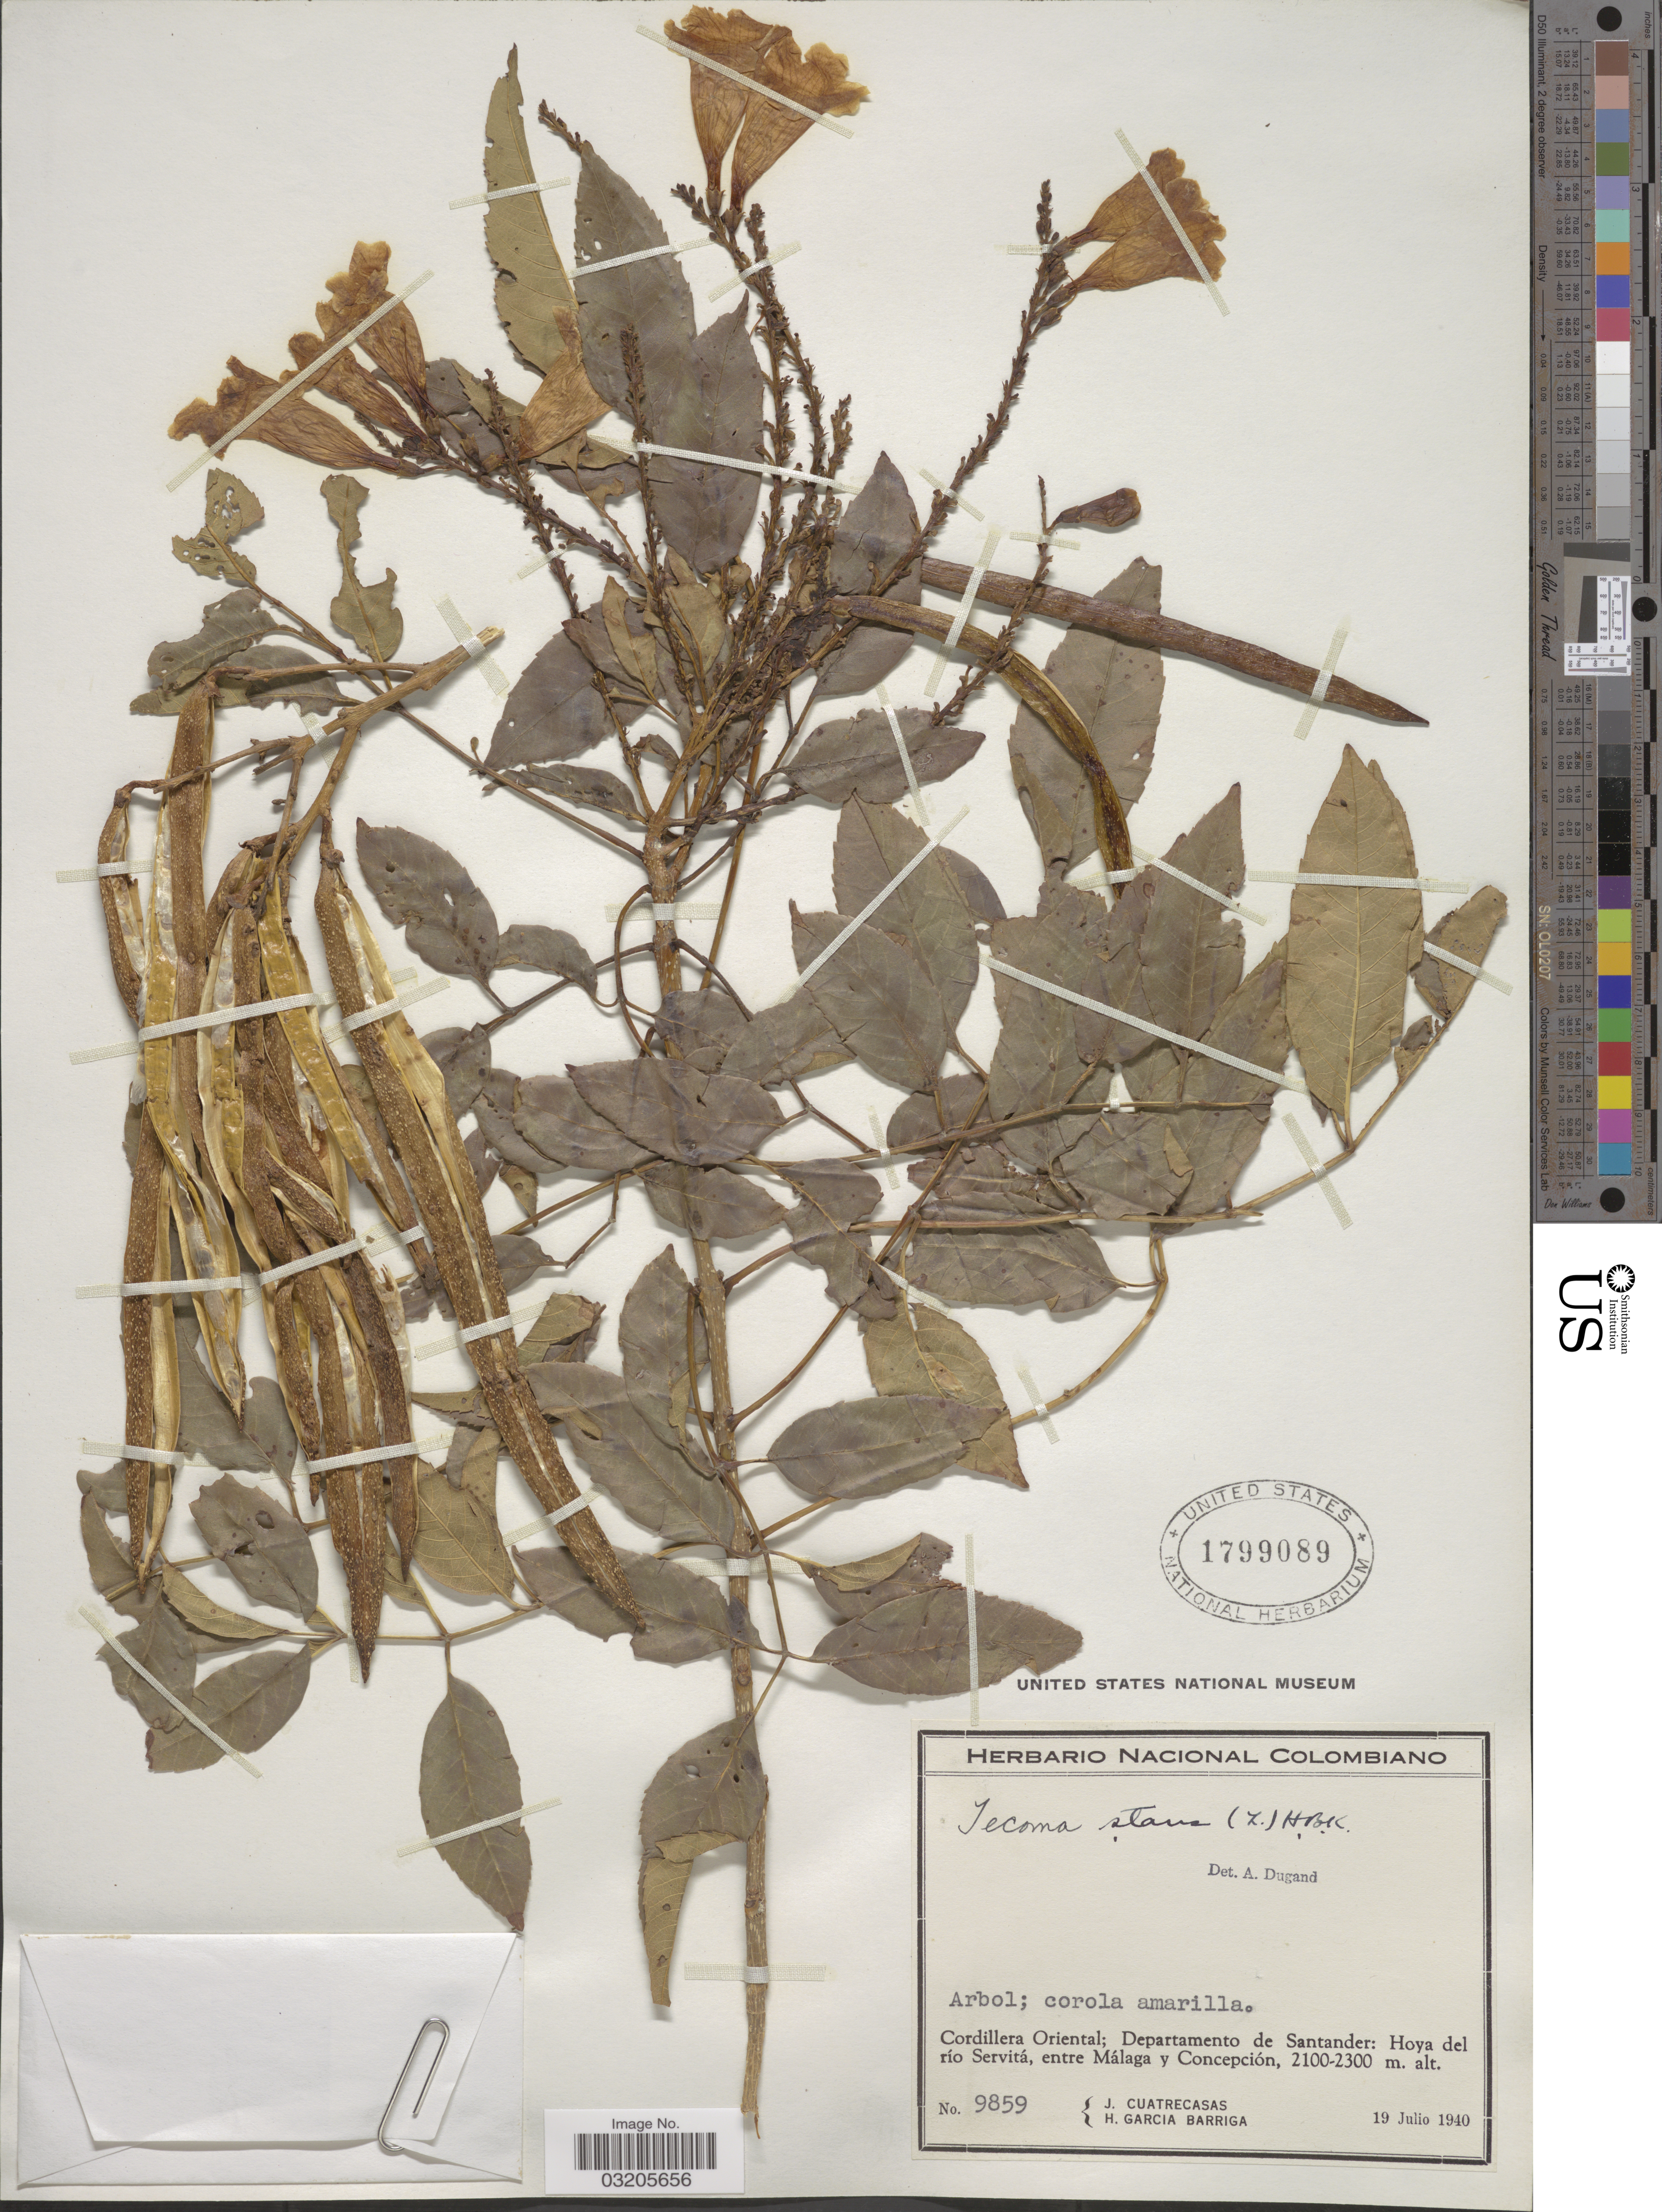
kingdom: Plantae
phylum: Tracheophyta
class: Magnoliopsida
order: Lamiales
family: Bignoniaceae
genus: Tecoma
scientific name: Tecoma stans var. stans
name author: (L.) Juss. ex Kunth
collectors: J. Cuatrecasas & H. García Barriga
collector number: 9859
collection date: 1940-07-19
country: Colombia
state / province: Santander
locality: Cordillera Oriental; Departamento de Santander: Hoya del río Servitá, entre Málaga y Concepción.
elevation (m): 2100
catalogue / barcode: US 1799089